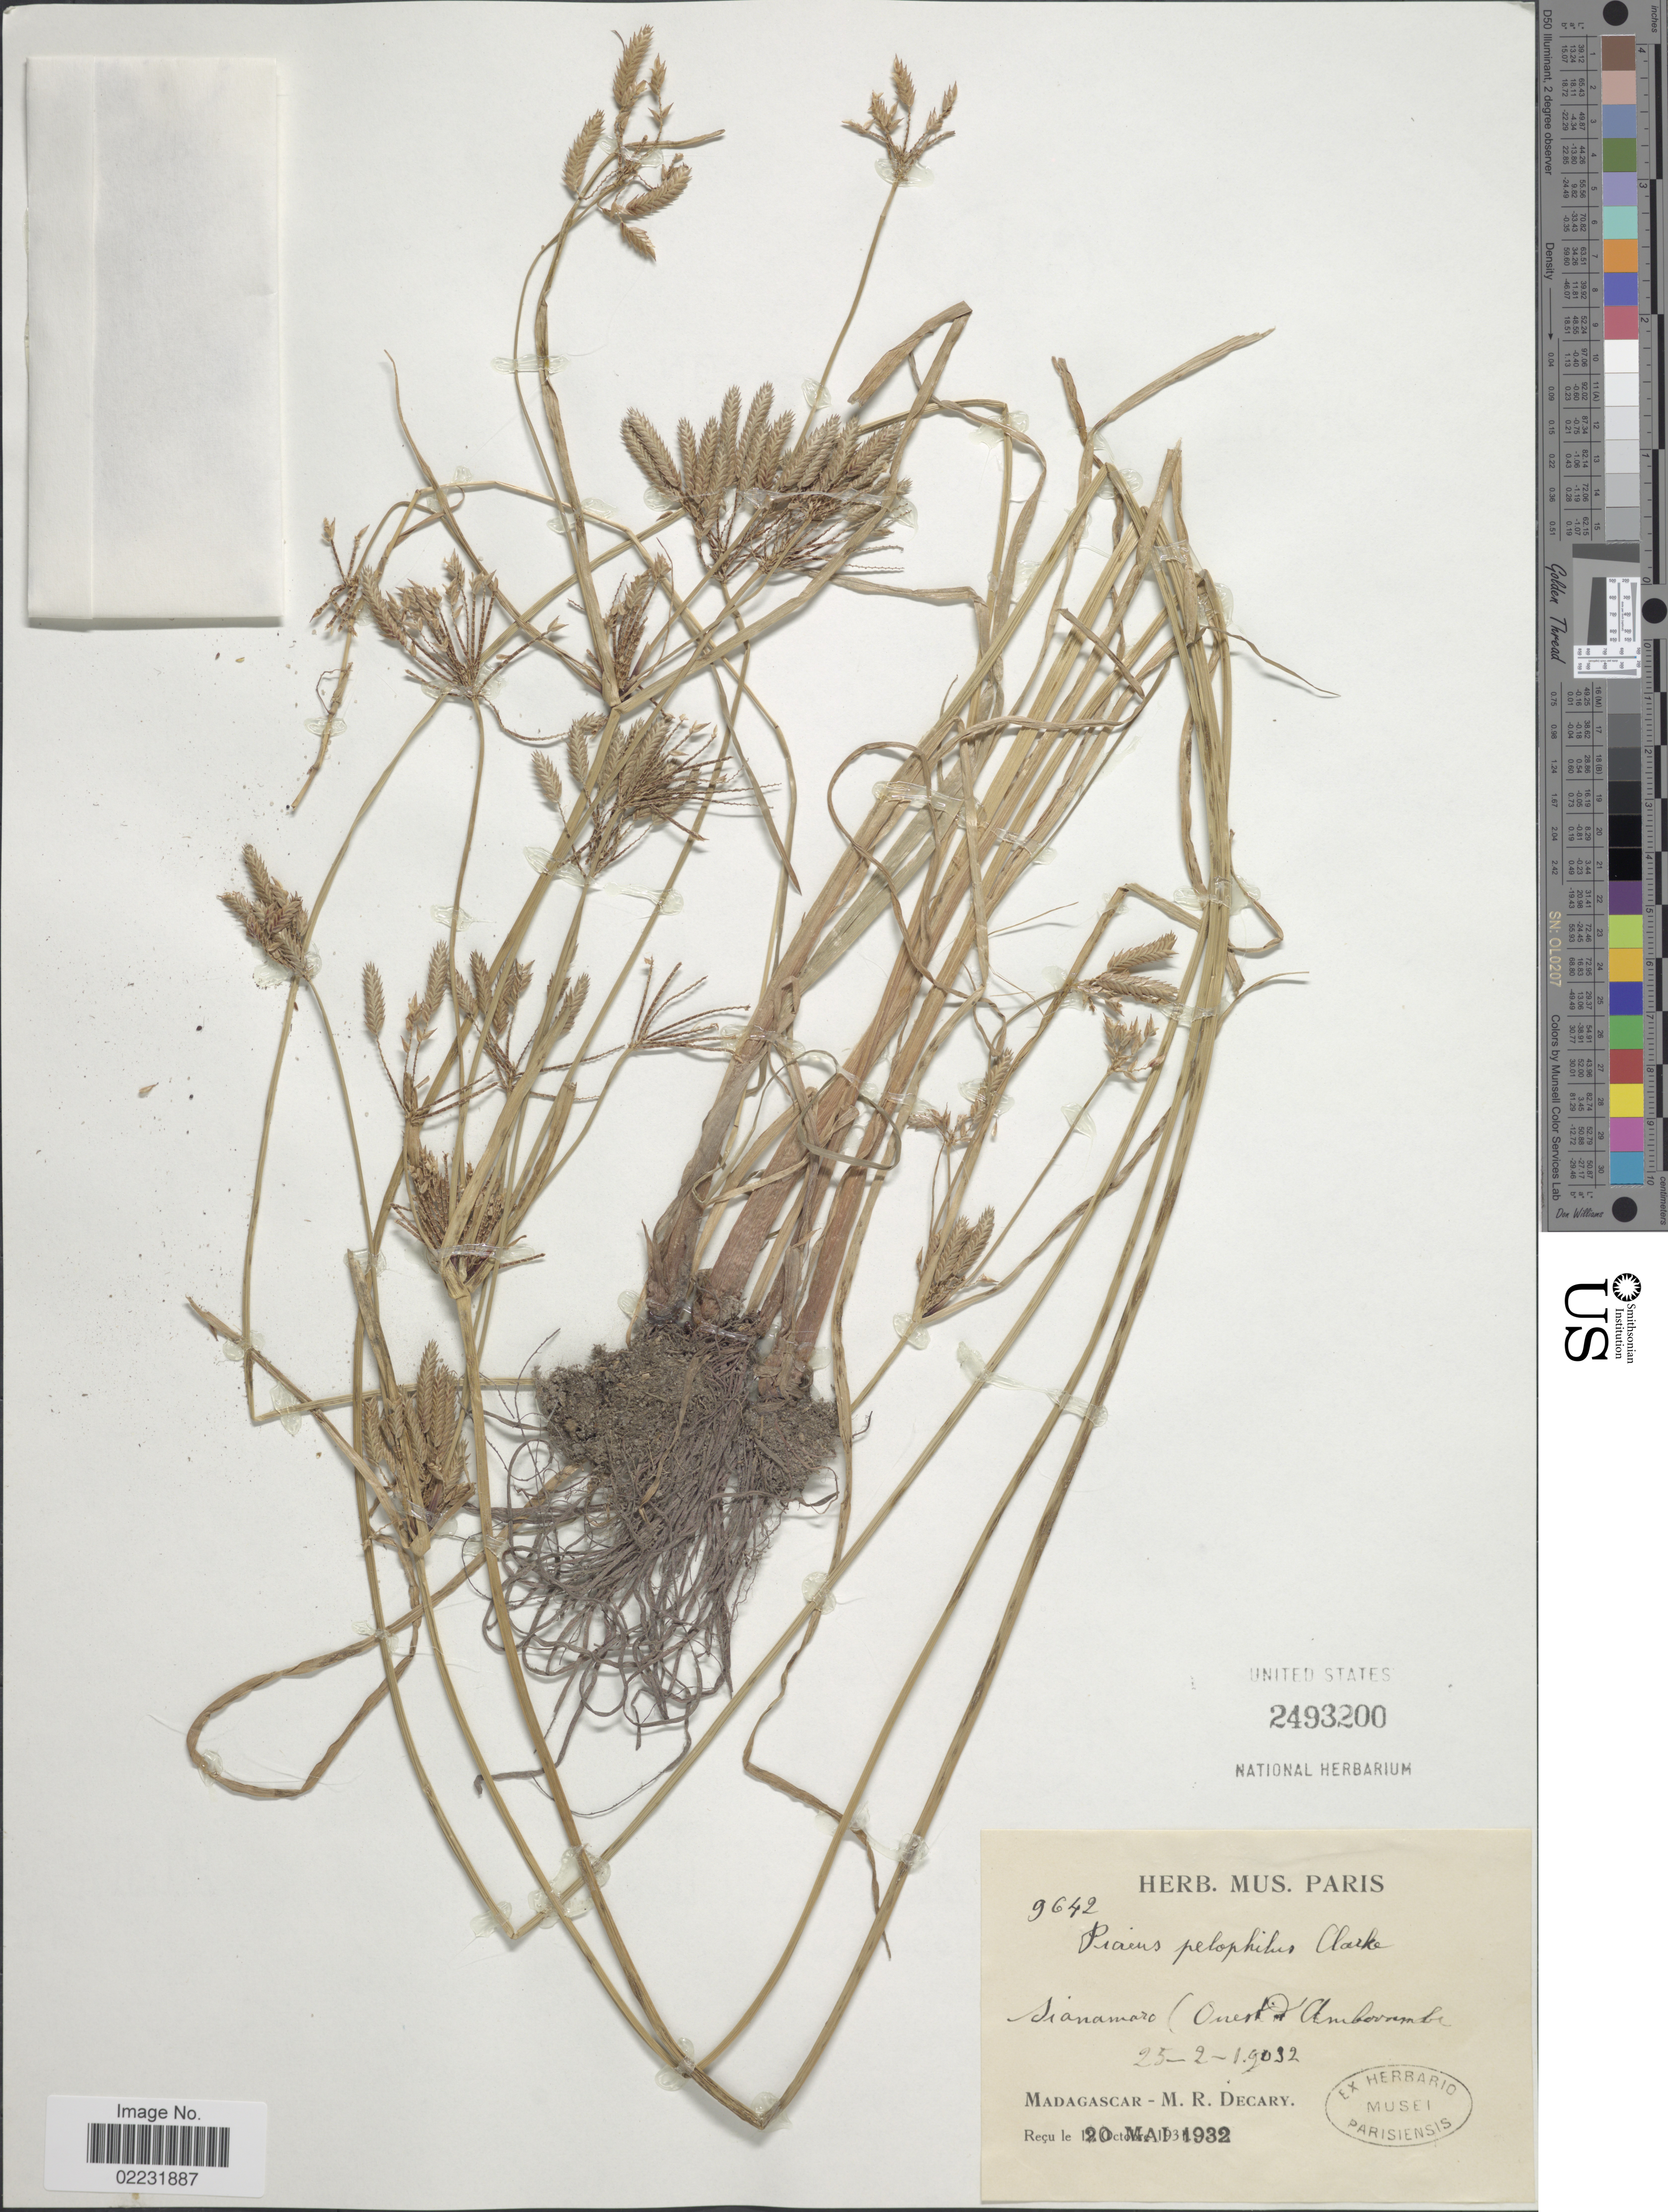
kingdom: Plantae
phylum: Tracheophyta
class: Liliopsida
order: Poales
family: Cyperaceae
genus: Cyperus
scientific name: Cyperus pelophilus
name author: Ridl.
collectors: R. Decary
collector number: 9642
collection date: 1932-02-25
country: Madagascar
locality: Sianamaro, (Ouest Ambovombre)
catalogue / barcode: US 2493200